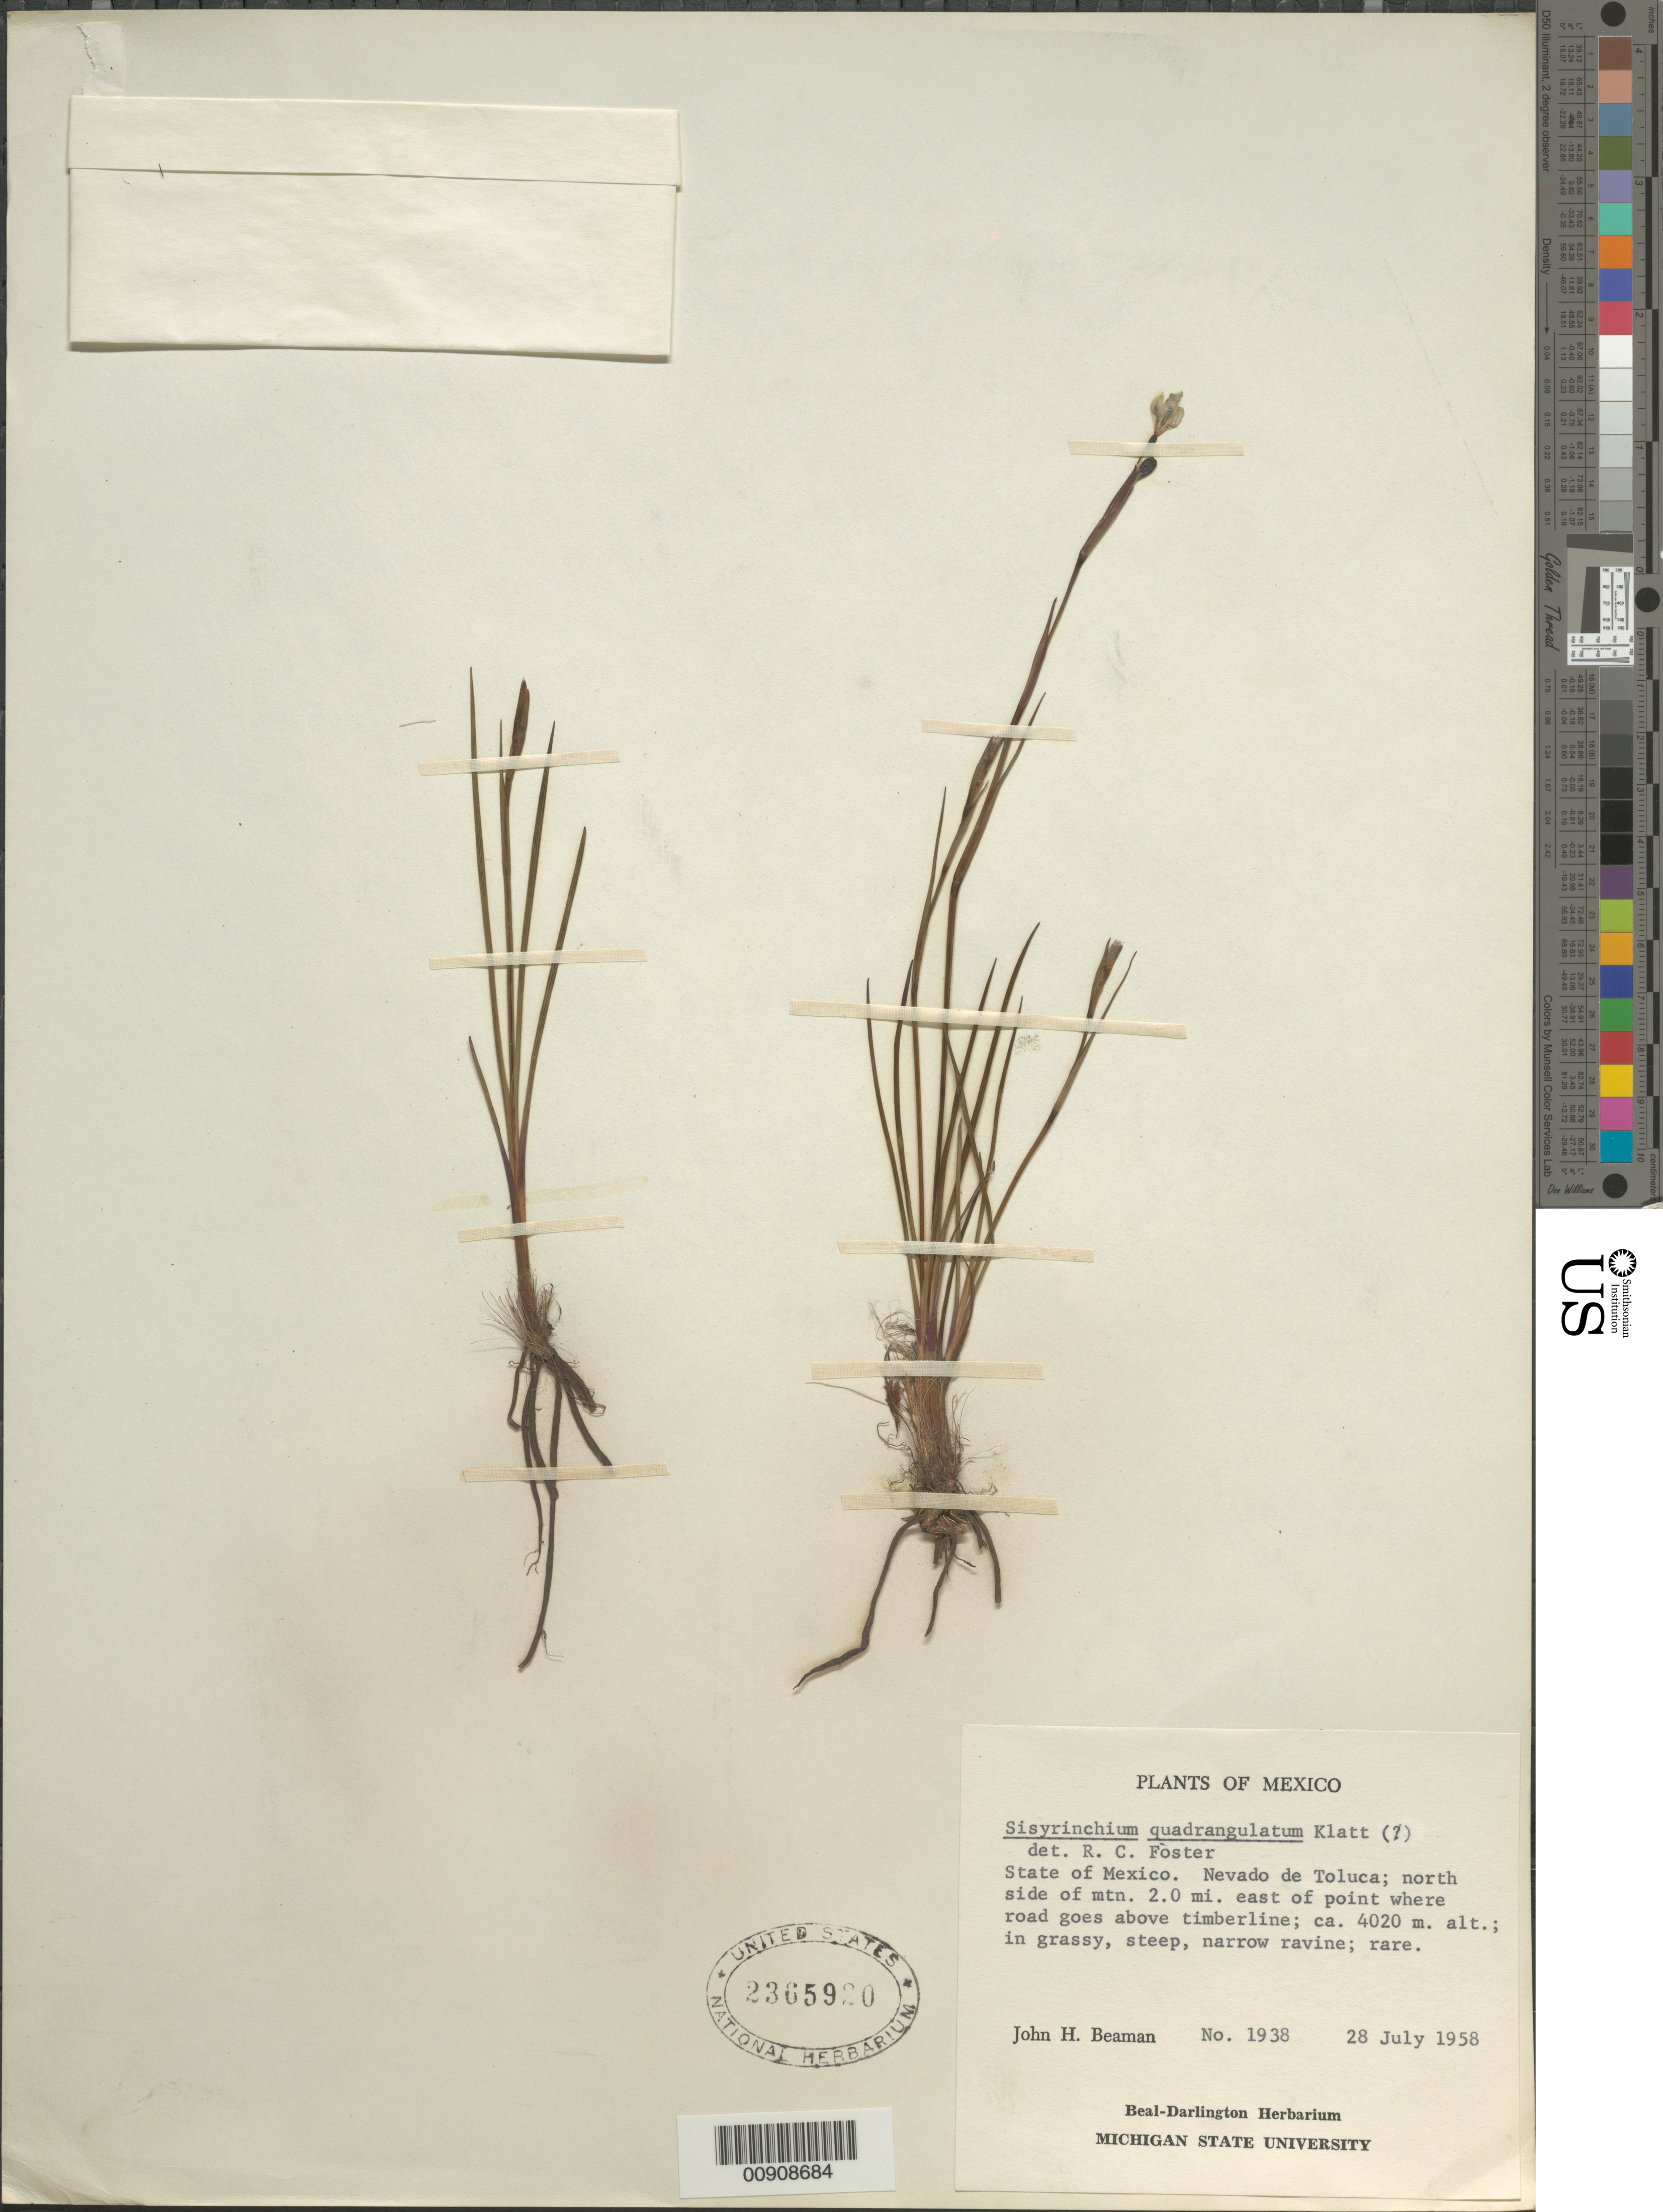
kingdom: Plantae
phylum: Tracheophyta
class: Liliopsida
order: Asparagales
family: Iridaceae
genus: Sisyrinchium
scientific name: Sisyrinchium quadrangulatum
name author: Klatt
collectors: J. H. Beaman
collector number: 1938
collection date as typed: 28 Jul 1958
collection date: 1958-07-28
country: Mexico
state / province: México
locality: State of Mexico. Nevado de Toluca: north side of mtn. 2.0 mi. east of point where road goes above timberline.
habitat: In grassy, steep, narrow ravine.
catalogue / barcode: US 2365920